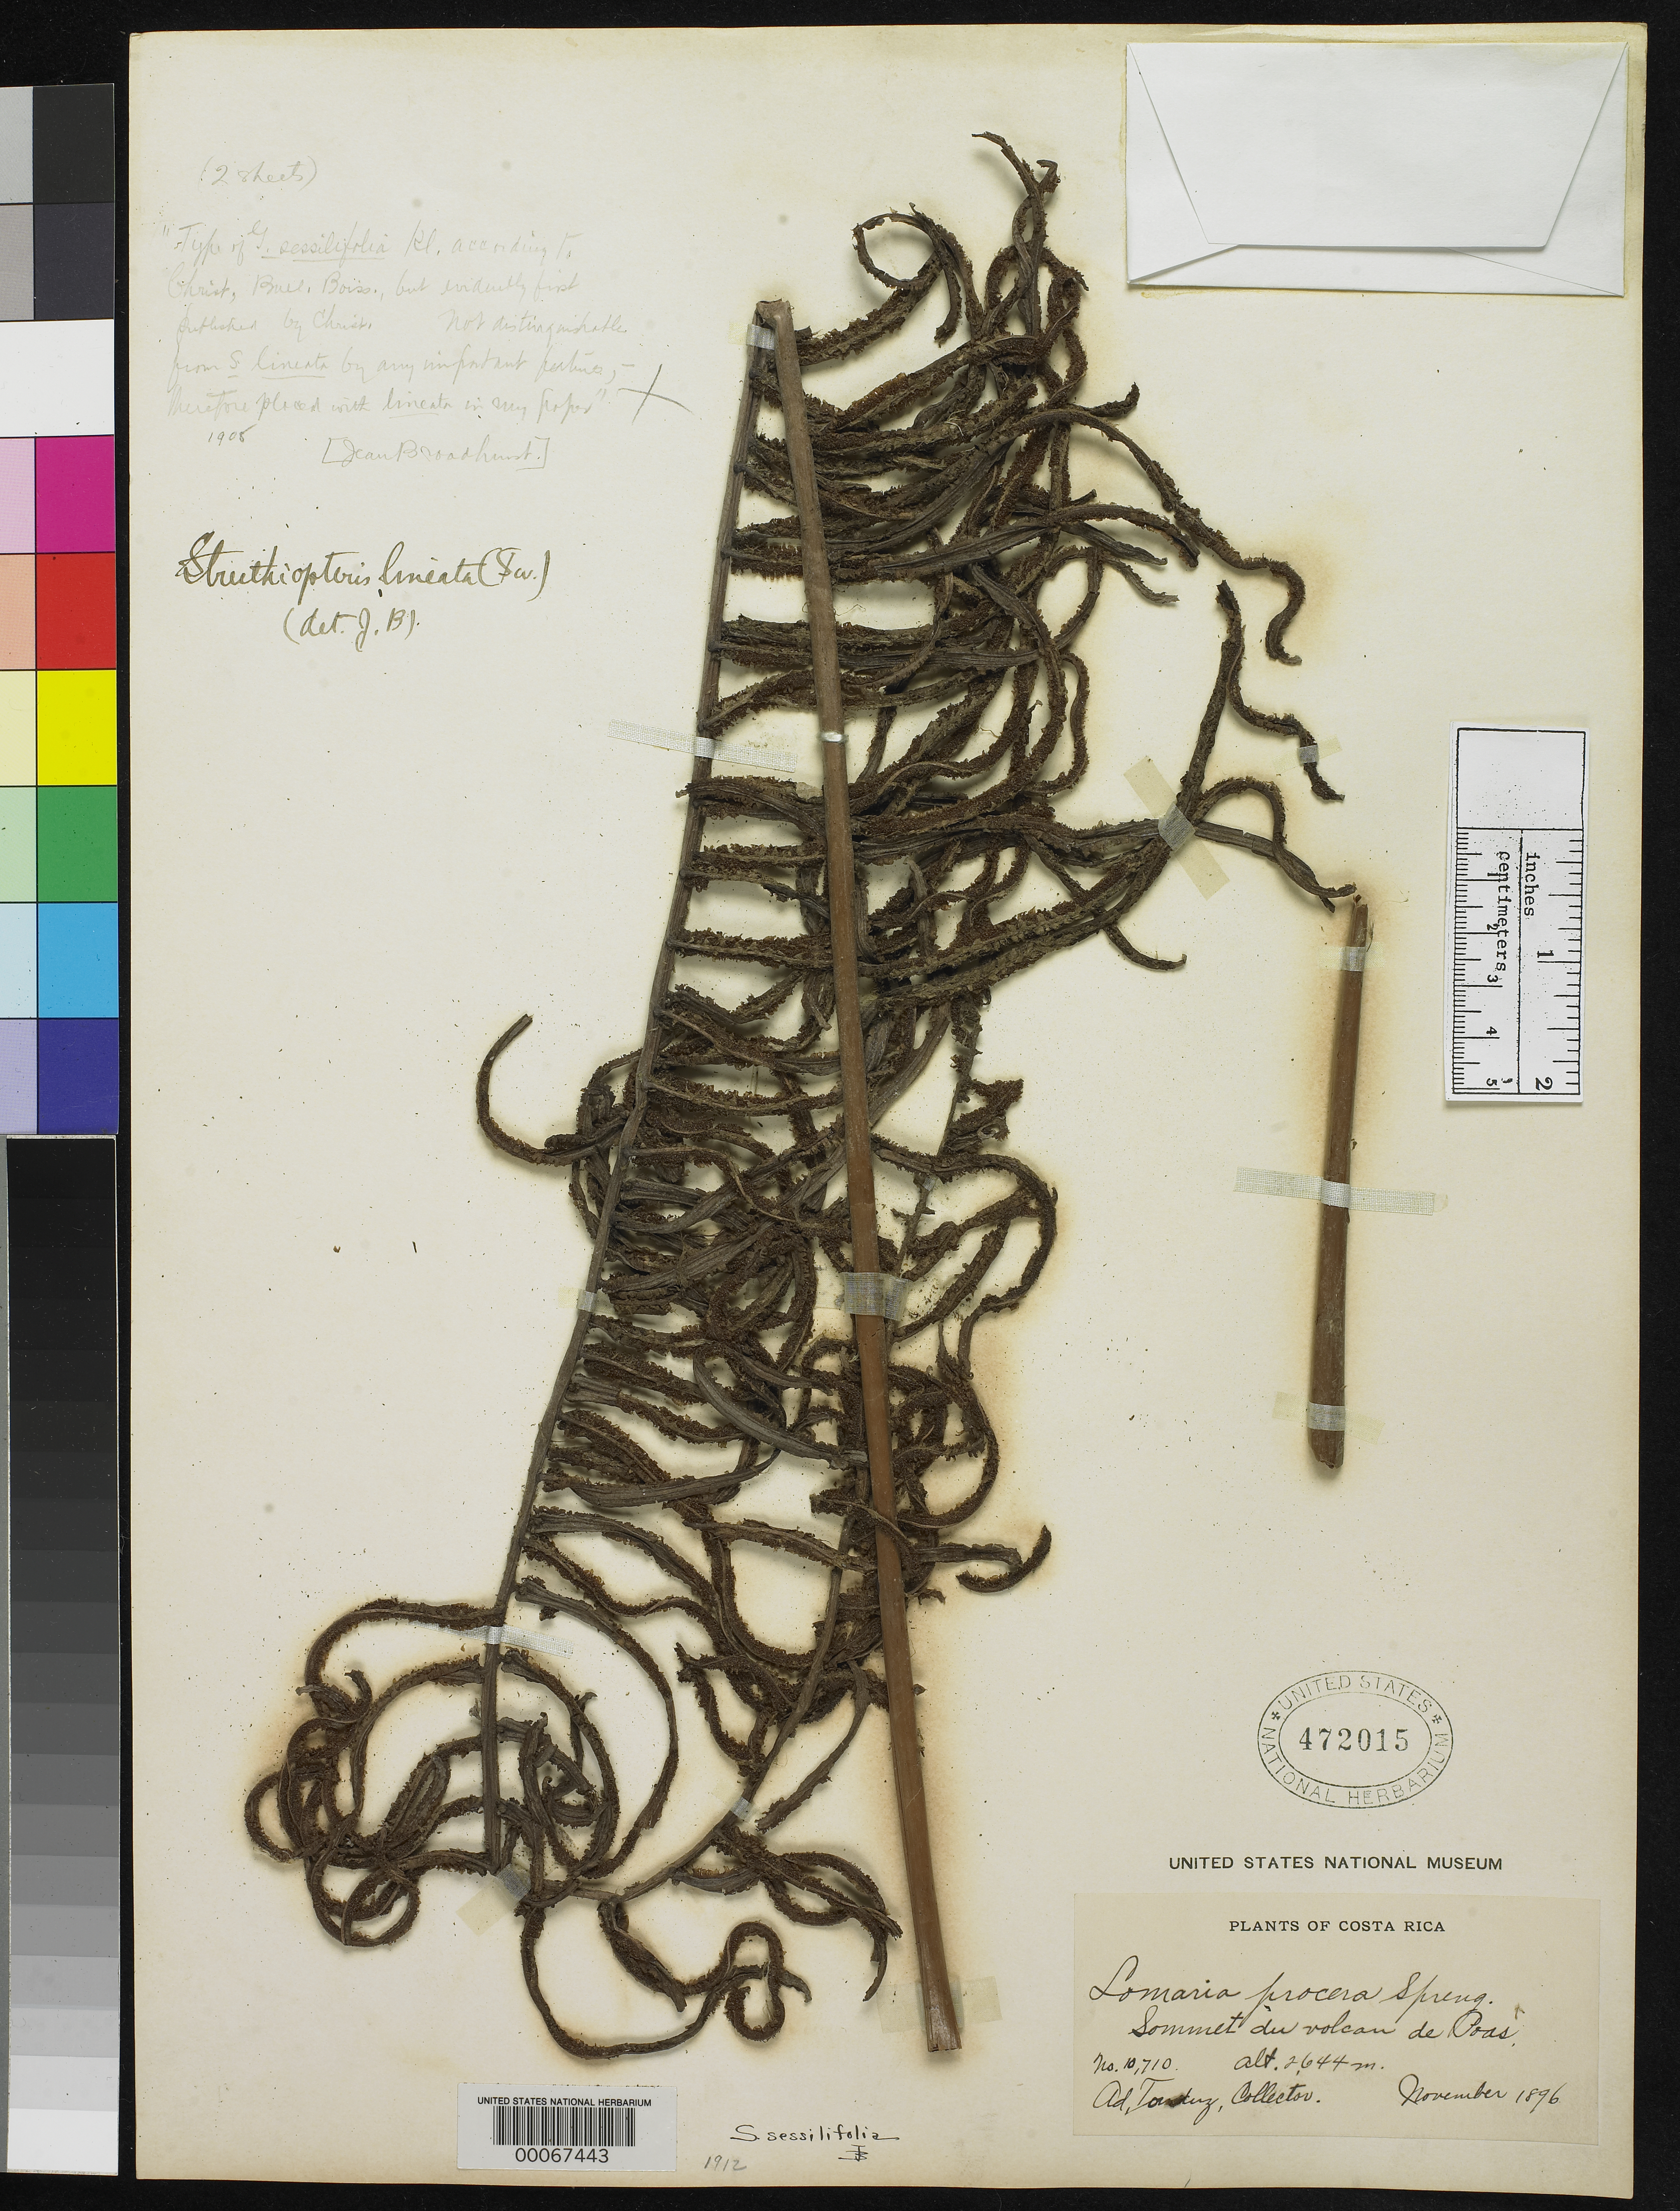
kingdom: Plantae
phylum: Tracheophyta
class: Polypodiopsida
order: Polypodiales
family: Blechnaceae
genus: Lomaria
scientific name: Lomaria sessilifolia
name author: Klotzsch ex Christ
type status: Type Collection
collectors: A. Tonduz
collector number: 10710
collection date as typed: Nov 1896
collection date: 1896-11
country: Costa Rica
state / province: San José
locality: Sommet du Volcan de Poas.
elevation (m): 2644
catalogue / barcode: US 472015